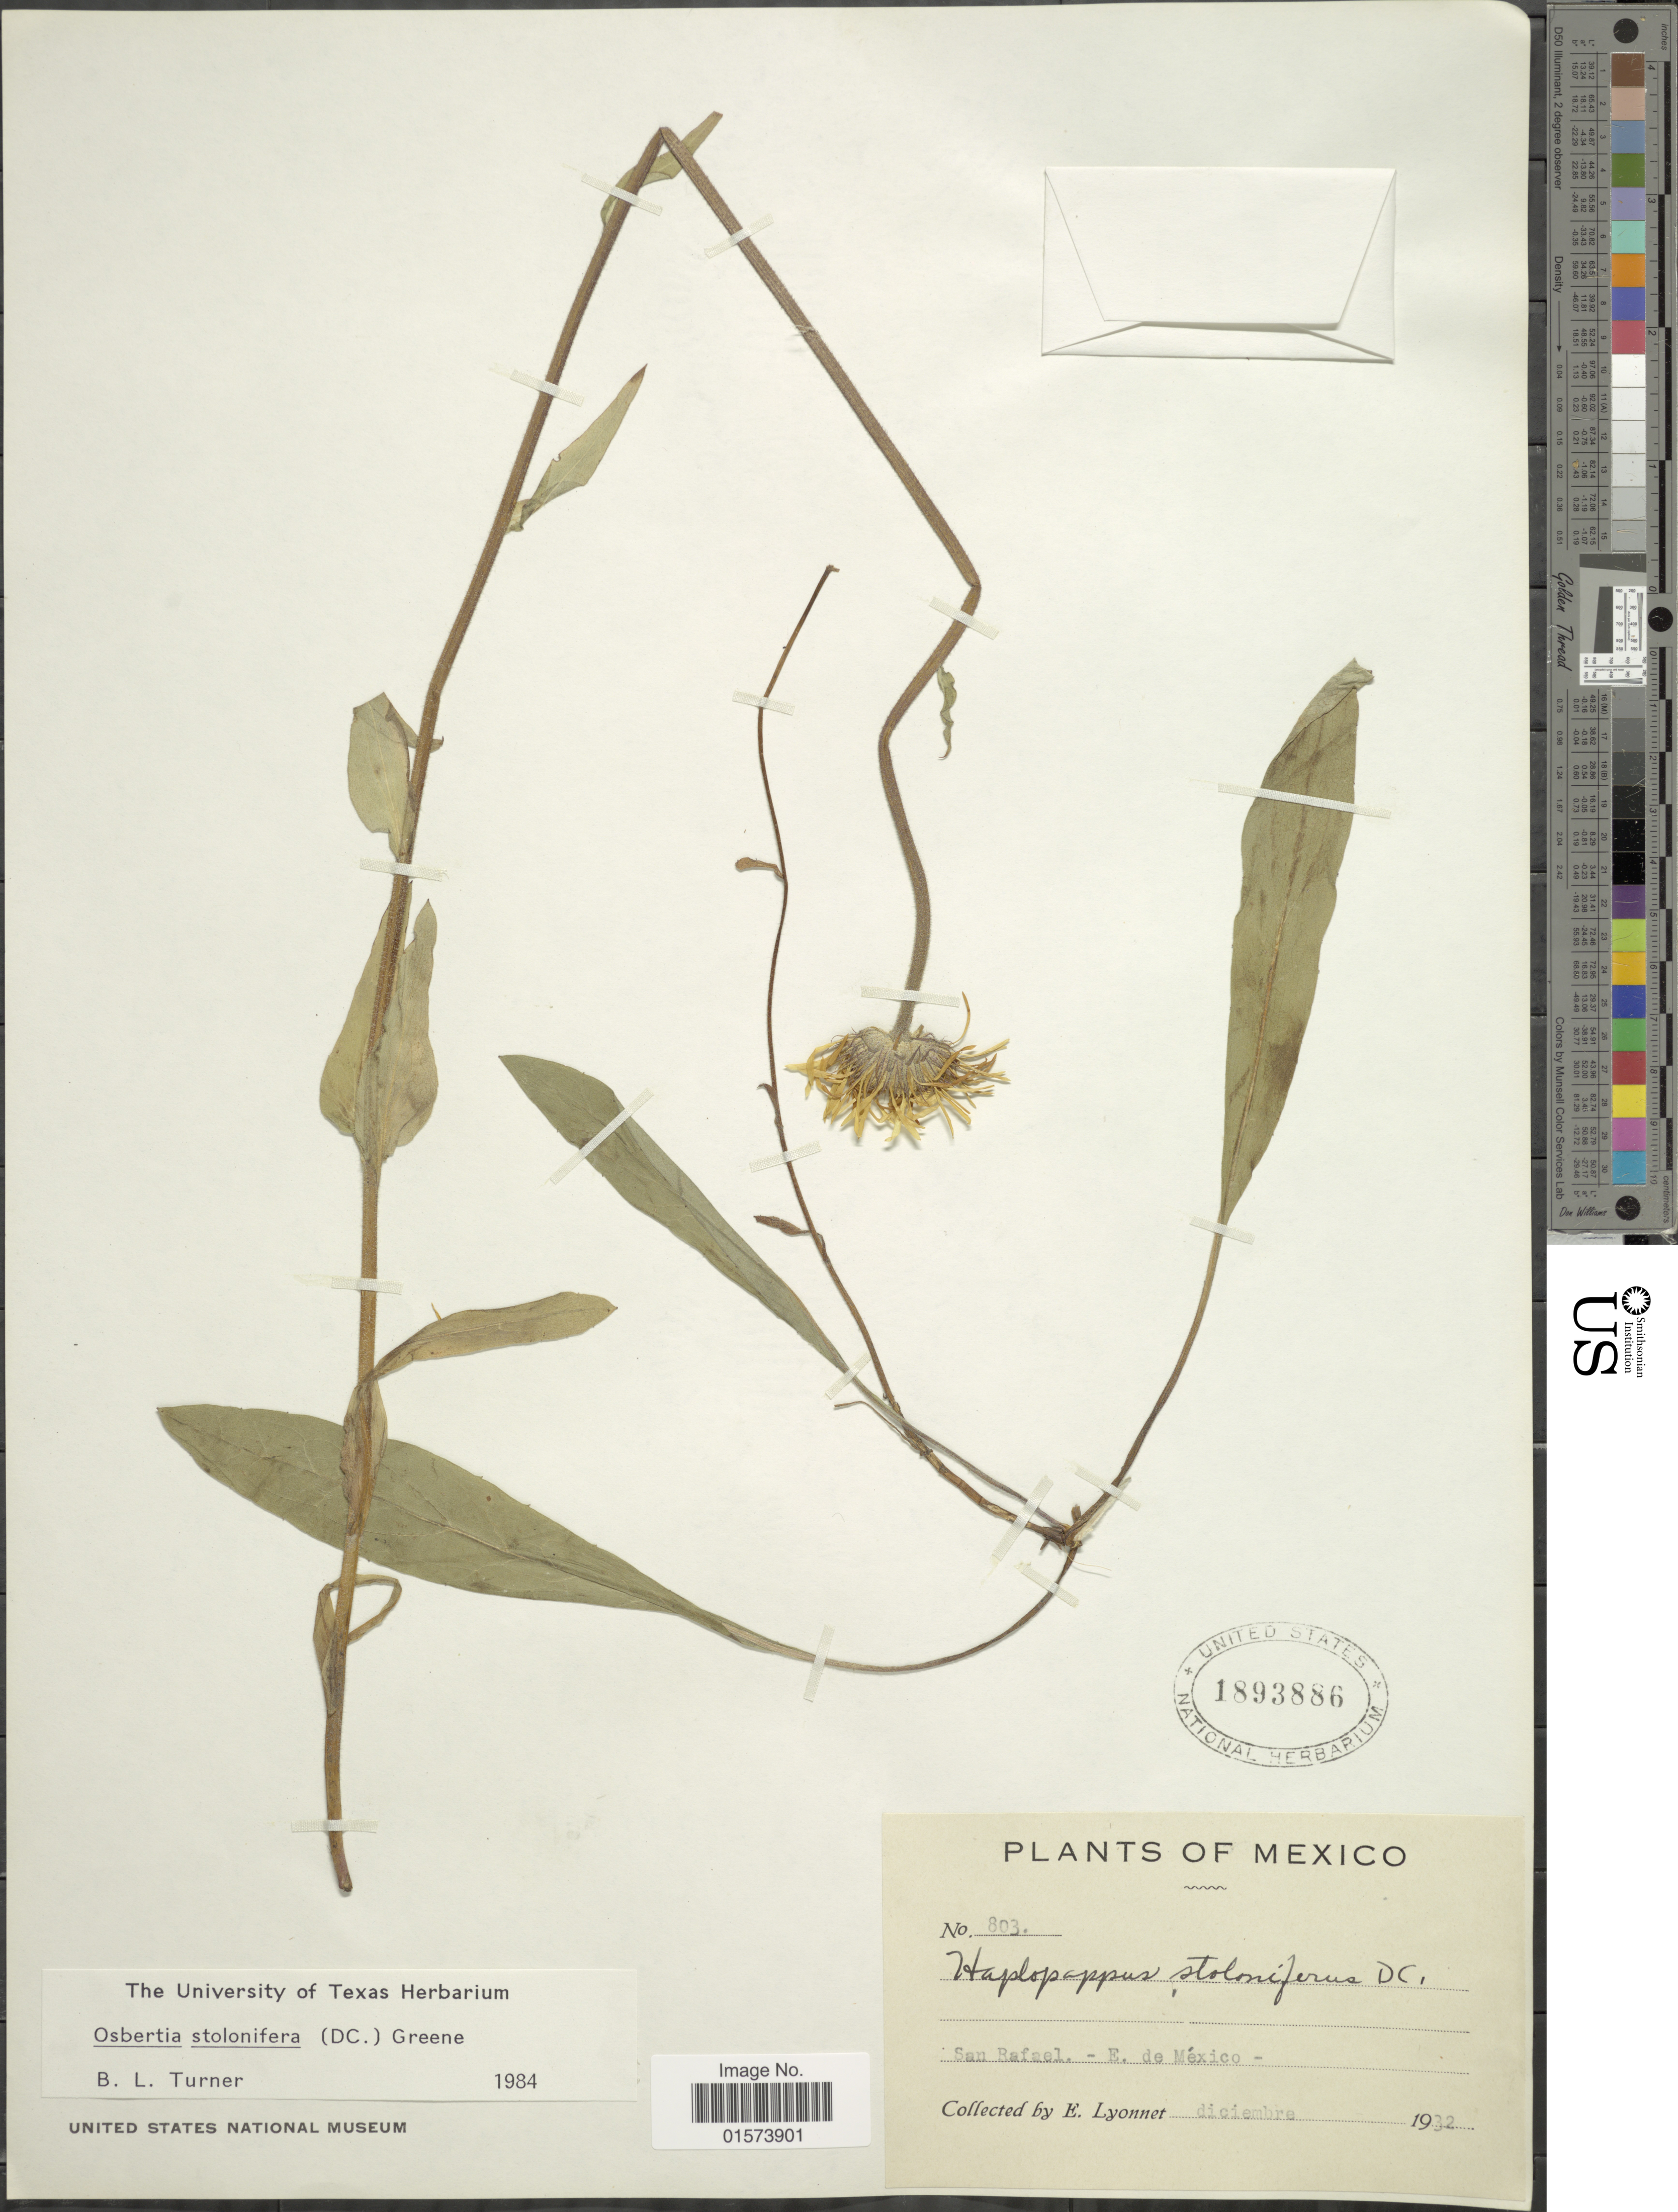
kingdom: Plantae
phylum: Tracheophyta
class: Magnoliopsida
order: Asterales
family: Asteraceae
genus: Osbertia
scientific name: Osbertia stolonifera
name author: (DC.) Greene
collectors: E. Lyonnet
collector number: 803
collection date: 1932-12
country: Mexico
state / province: México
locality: San Rafael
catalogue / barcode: US 1893886